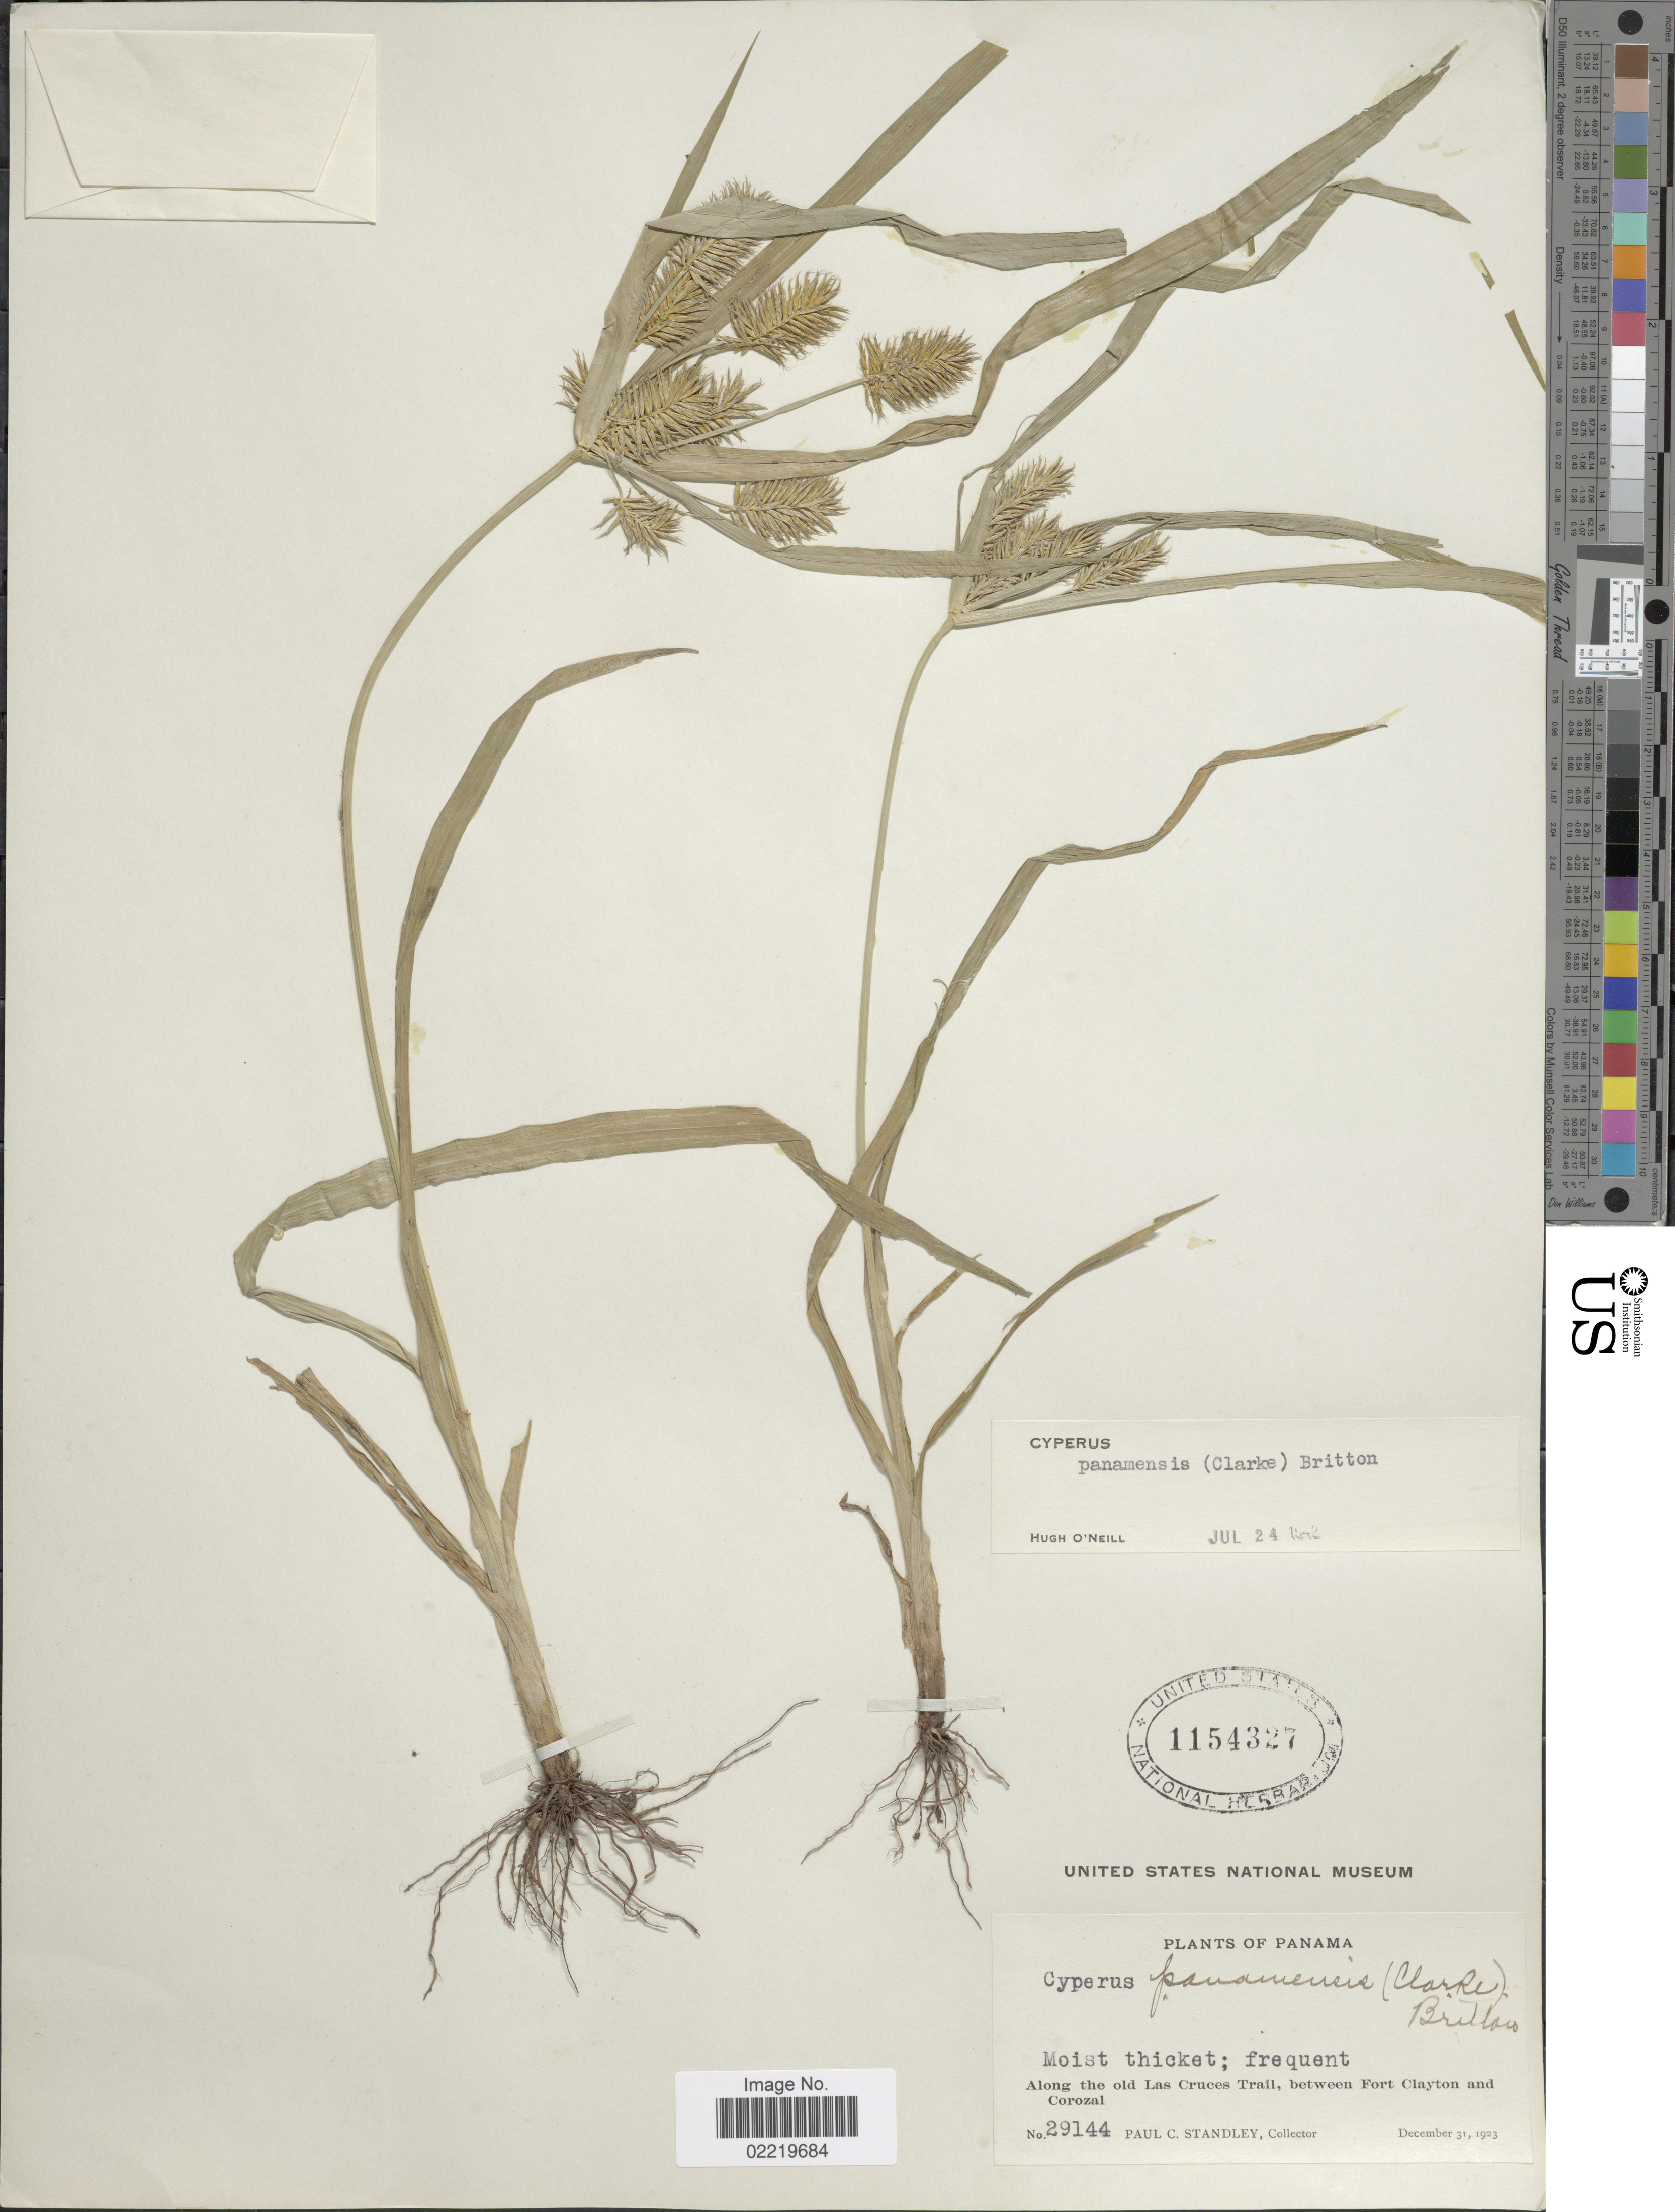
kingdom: Plantae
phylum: Tracheophyta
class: Liliopsida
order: Poales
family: Cyperaceae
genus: Cyperus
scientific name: Cyperus panamensis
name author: (C.B. Clarke) Britton ex Standl.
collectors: P. C. Standley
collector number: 29144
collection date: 1923-12-31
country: Panama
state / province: Panamá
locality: Moist thicket, frequent, Along the old Las Cruces Trail, between Fort Clayton Corozal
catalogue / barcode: US 1154327